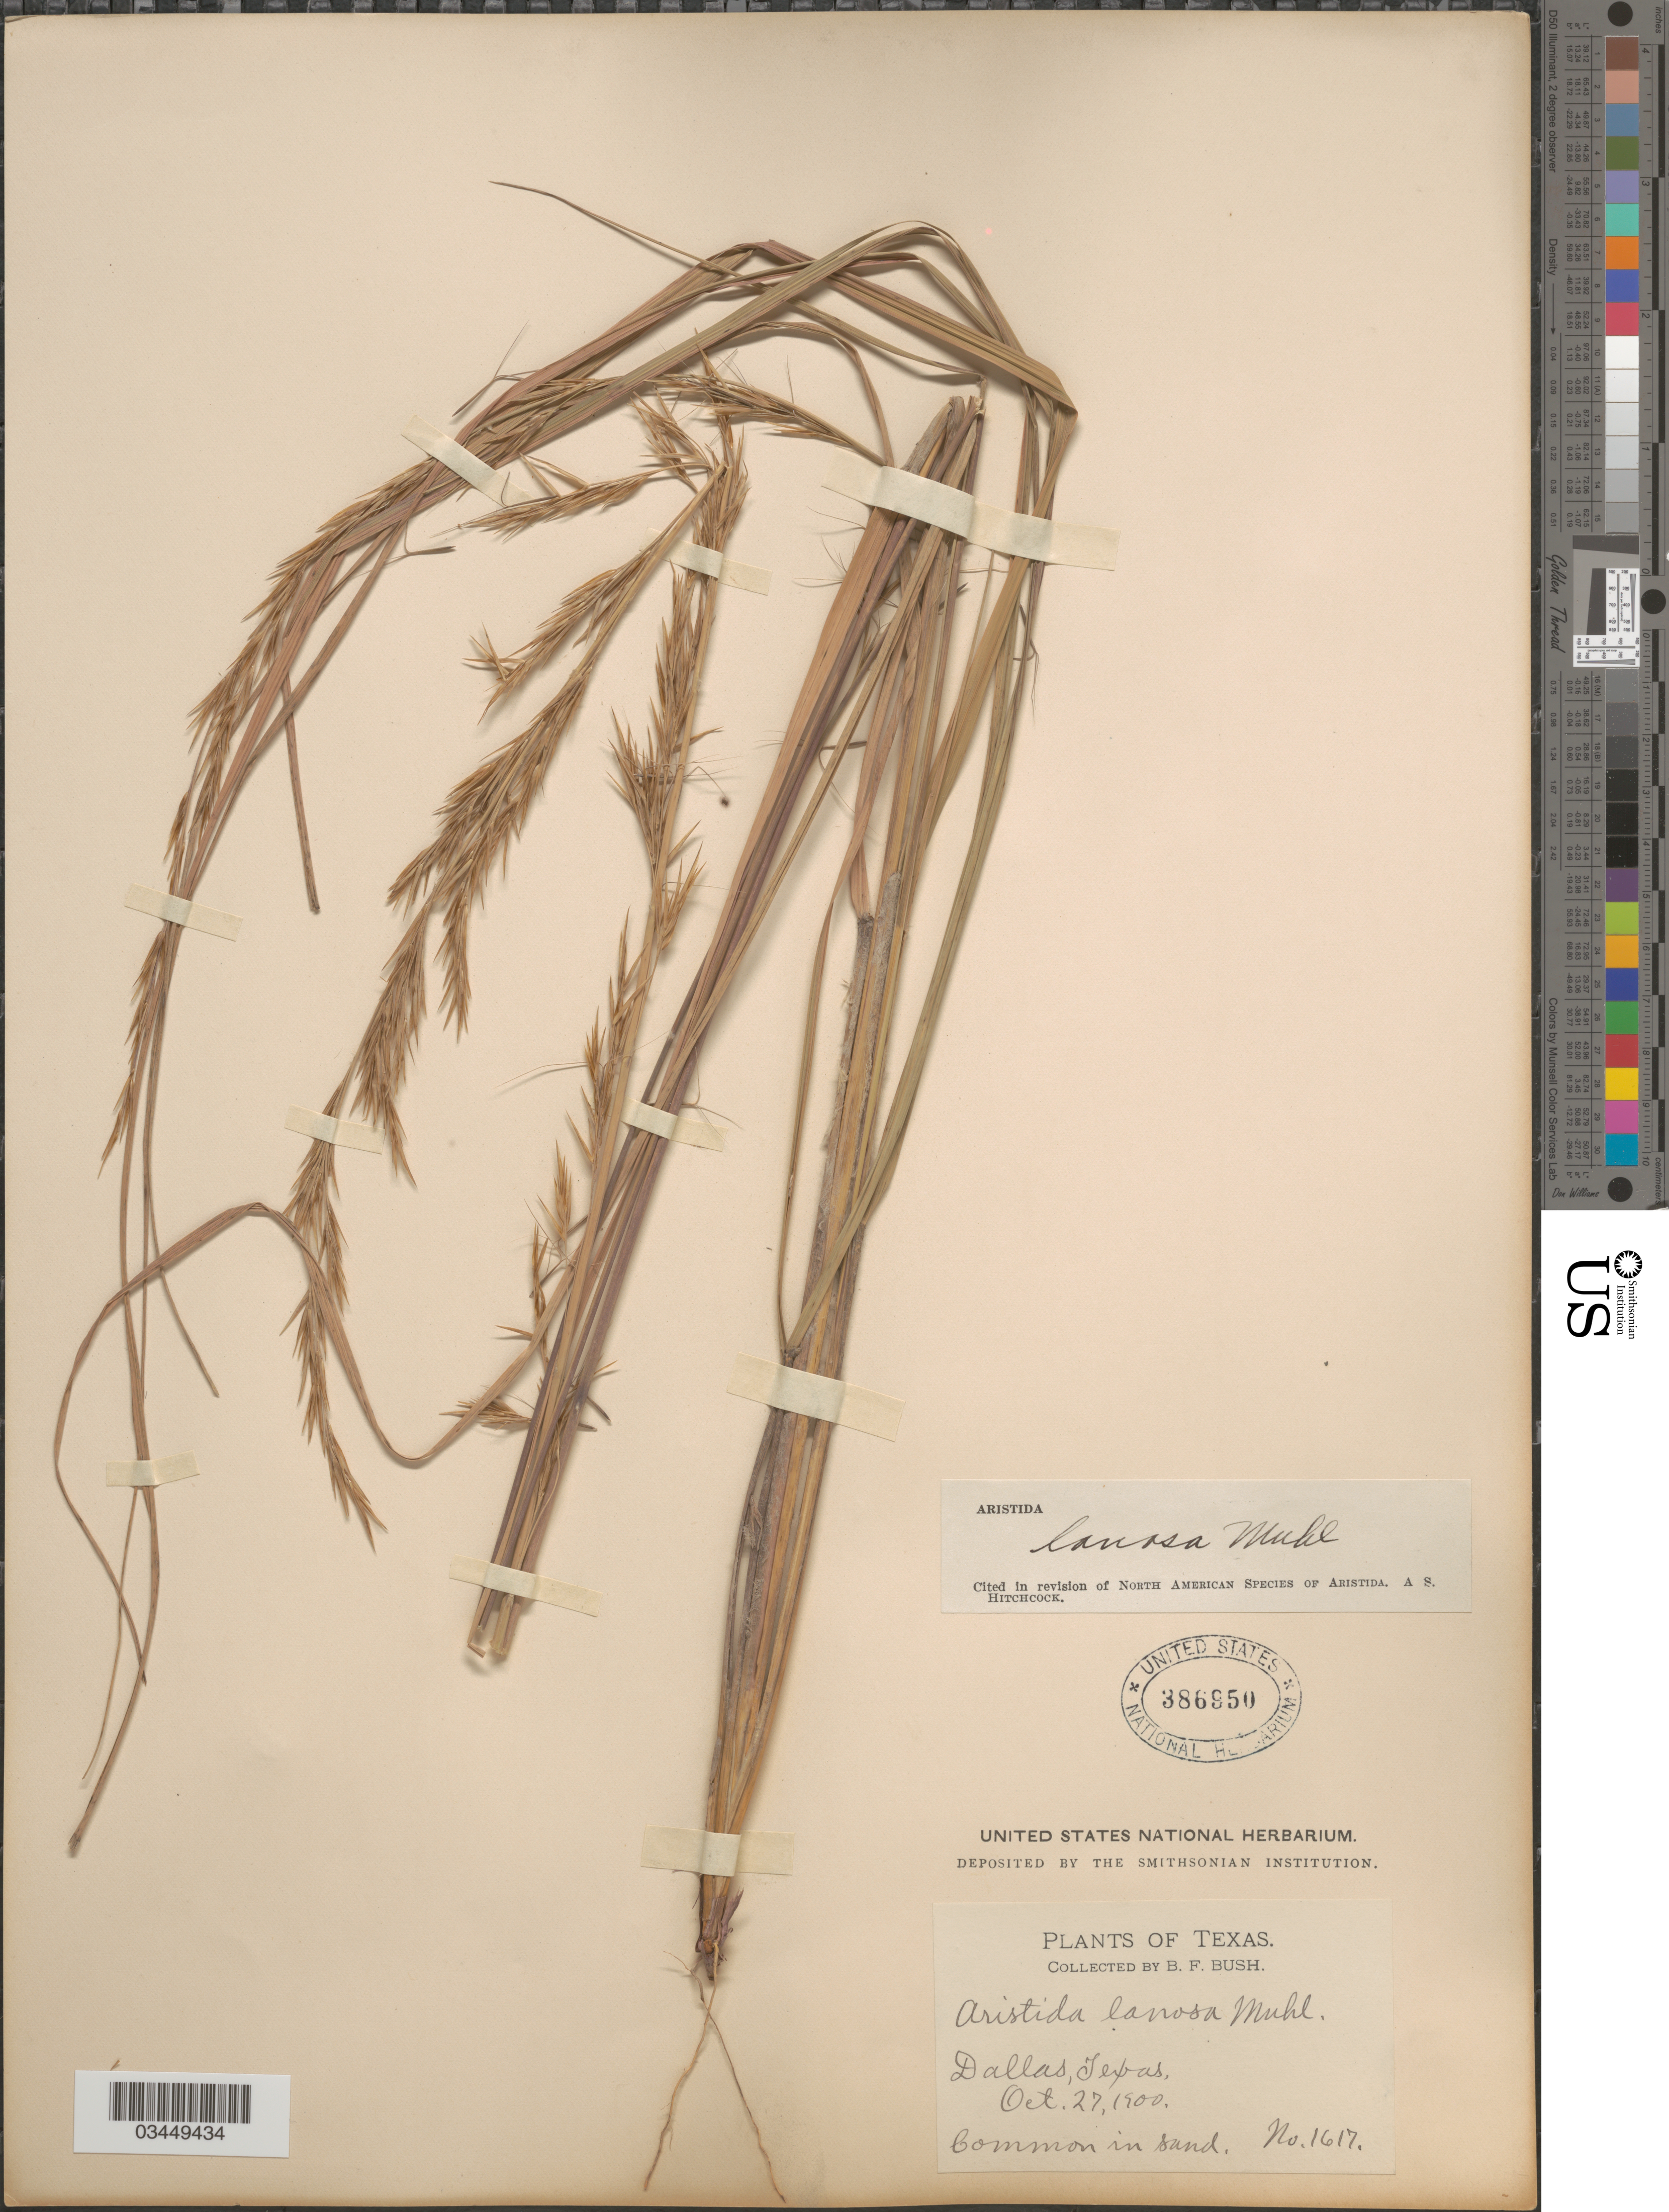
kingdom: Plantae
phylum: Tracheophyta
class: Liliopsida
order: Poales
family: Poaceae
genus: Aristida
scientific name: Aristida lanosa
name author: Muhl.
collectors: B. F. Bush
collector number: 1617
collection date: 1900-10-27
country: United States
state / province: Texas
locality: Dallas. Common in sand.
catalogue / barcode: US 386950